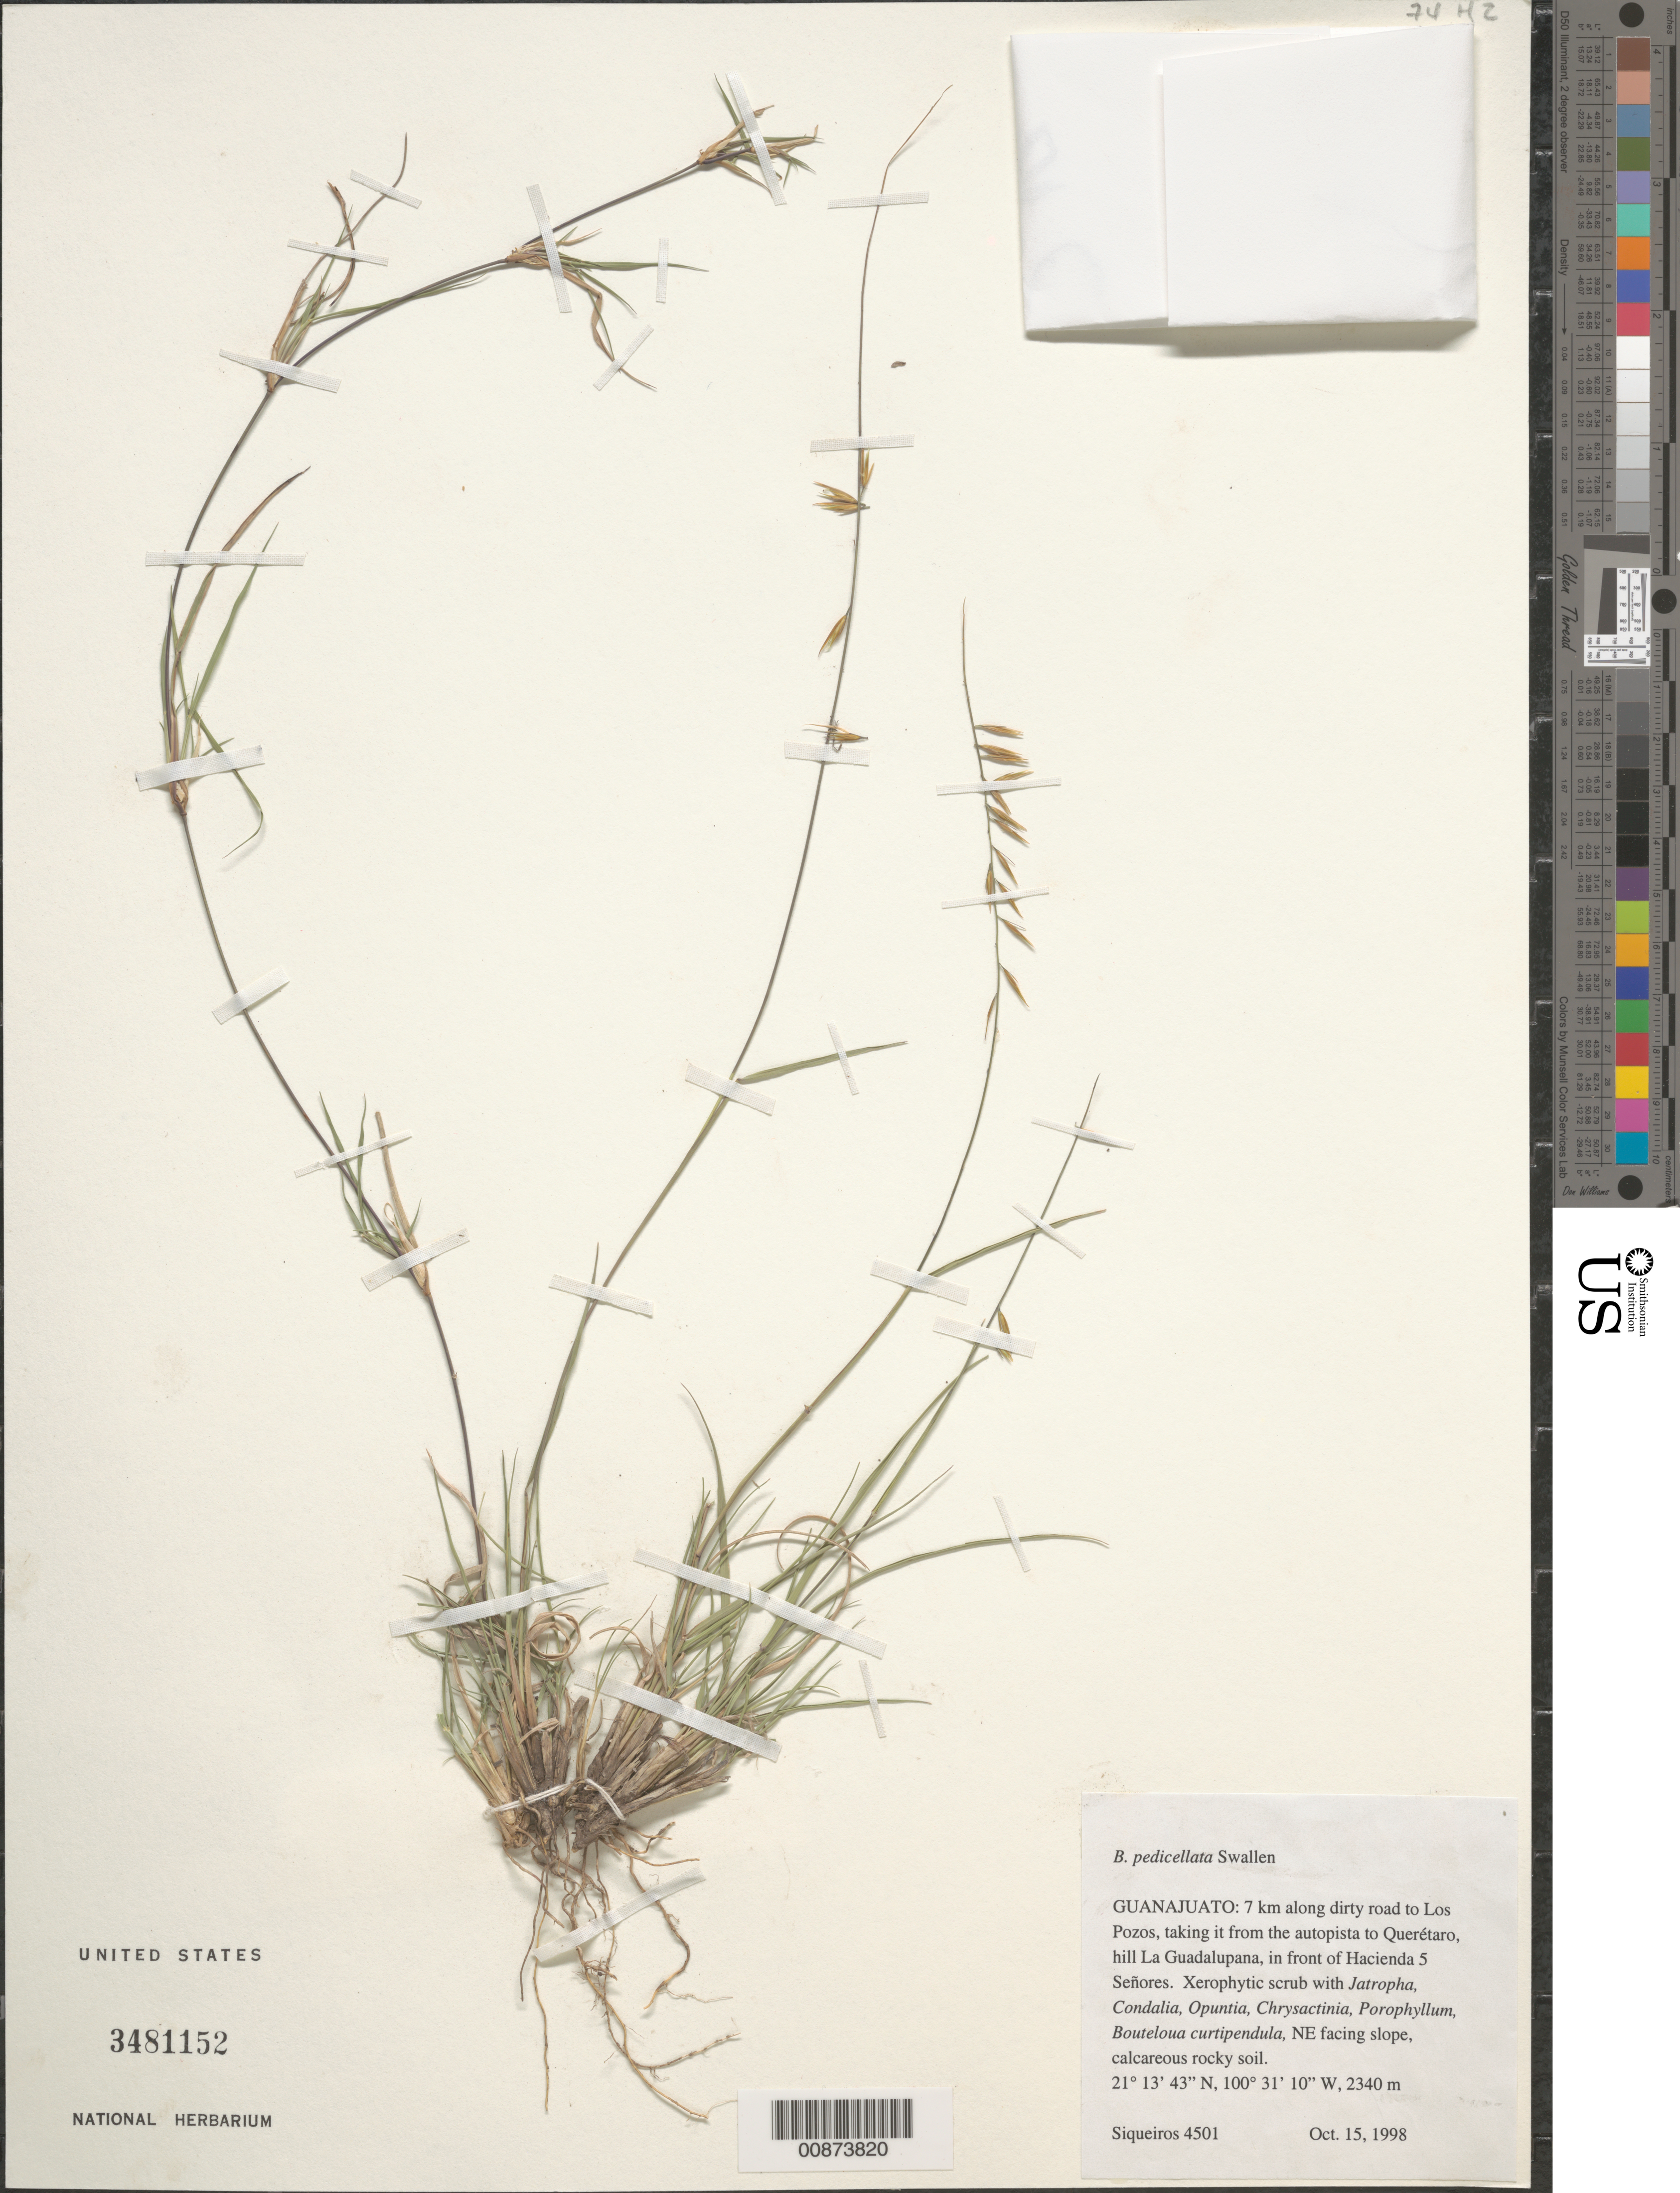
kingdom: Plantae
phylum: Tracheophyta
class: Liliopsida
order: Poales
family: Poaceae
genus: Bouteloua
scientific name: Bouteloua pedicellata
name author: Swallen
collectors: M. E. Siqueiros Delgado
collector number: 4501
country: Mexico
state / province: Guanajuato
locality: Los Pozos, autopista to Queretaro, La Guadalupana.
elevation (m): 2340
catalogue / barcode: US 3481152